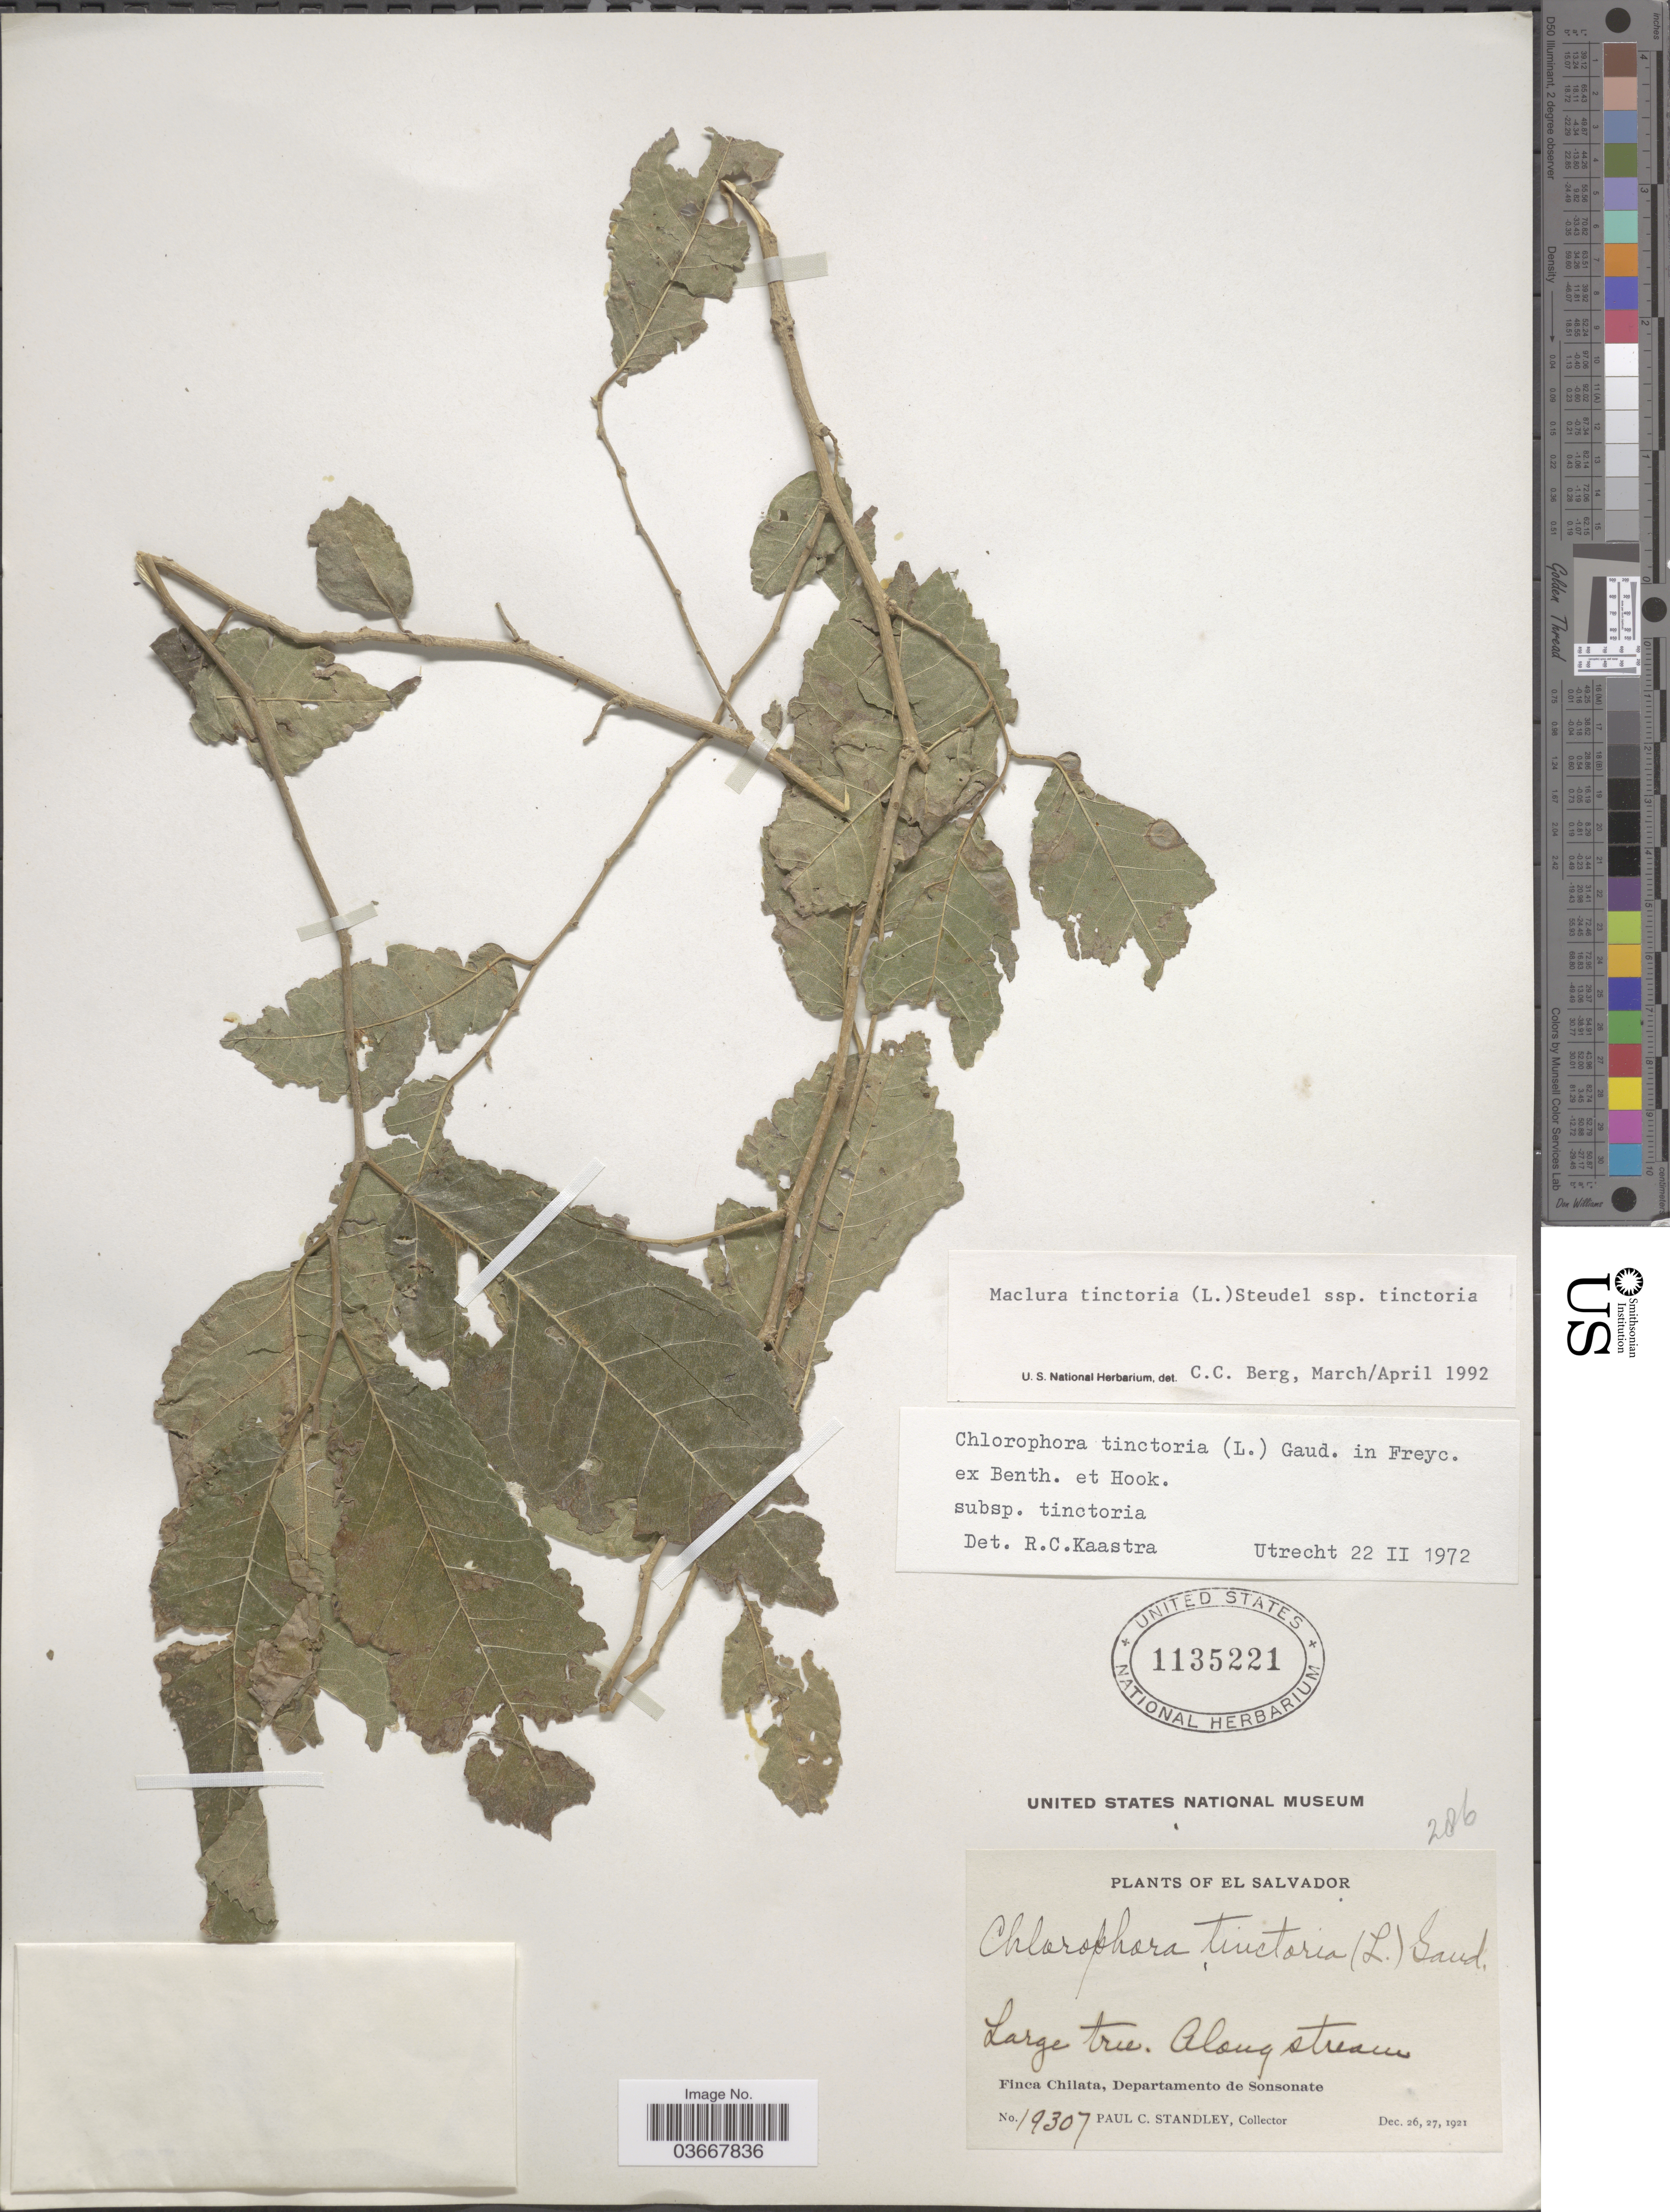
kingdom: Plantae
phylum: Tracheophyta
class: Magnoliopsida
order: Rosales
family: Moraceae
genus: Maclura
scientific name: Maclura tinctoria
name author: (L.) D. Don ex Steud.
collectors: P. C. Standley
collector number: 19307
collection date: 1921-12-26/1921-12-27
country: El Salvador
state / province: Sonsonate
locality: Finca Chilata, Departamento de Sonsonate.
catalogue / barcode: US 1135221